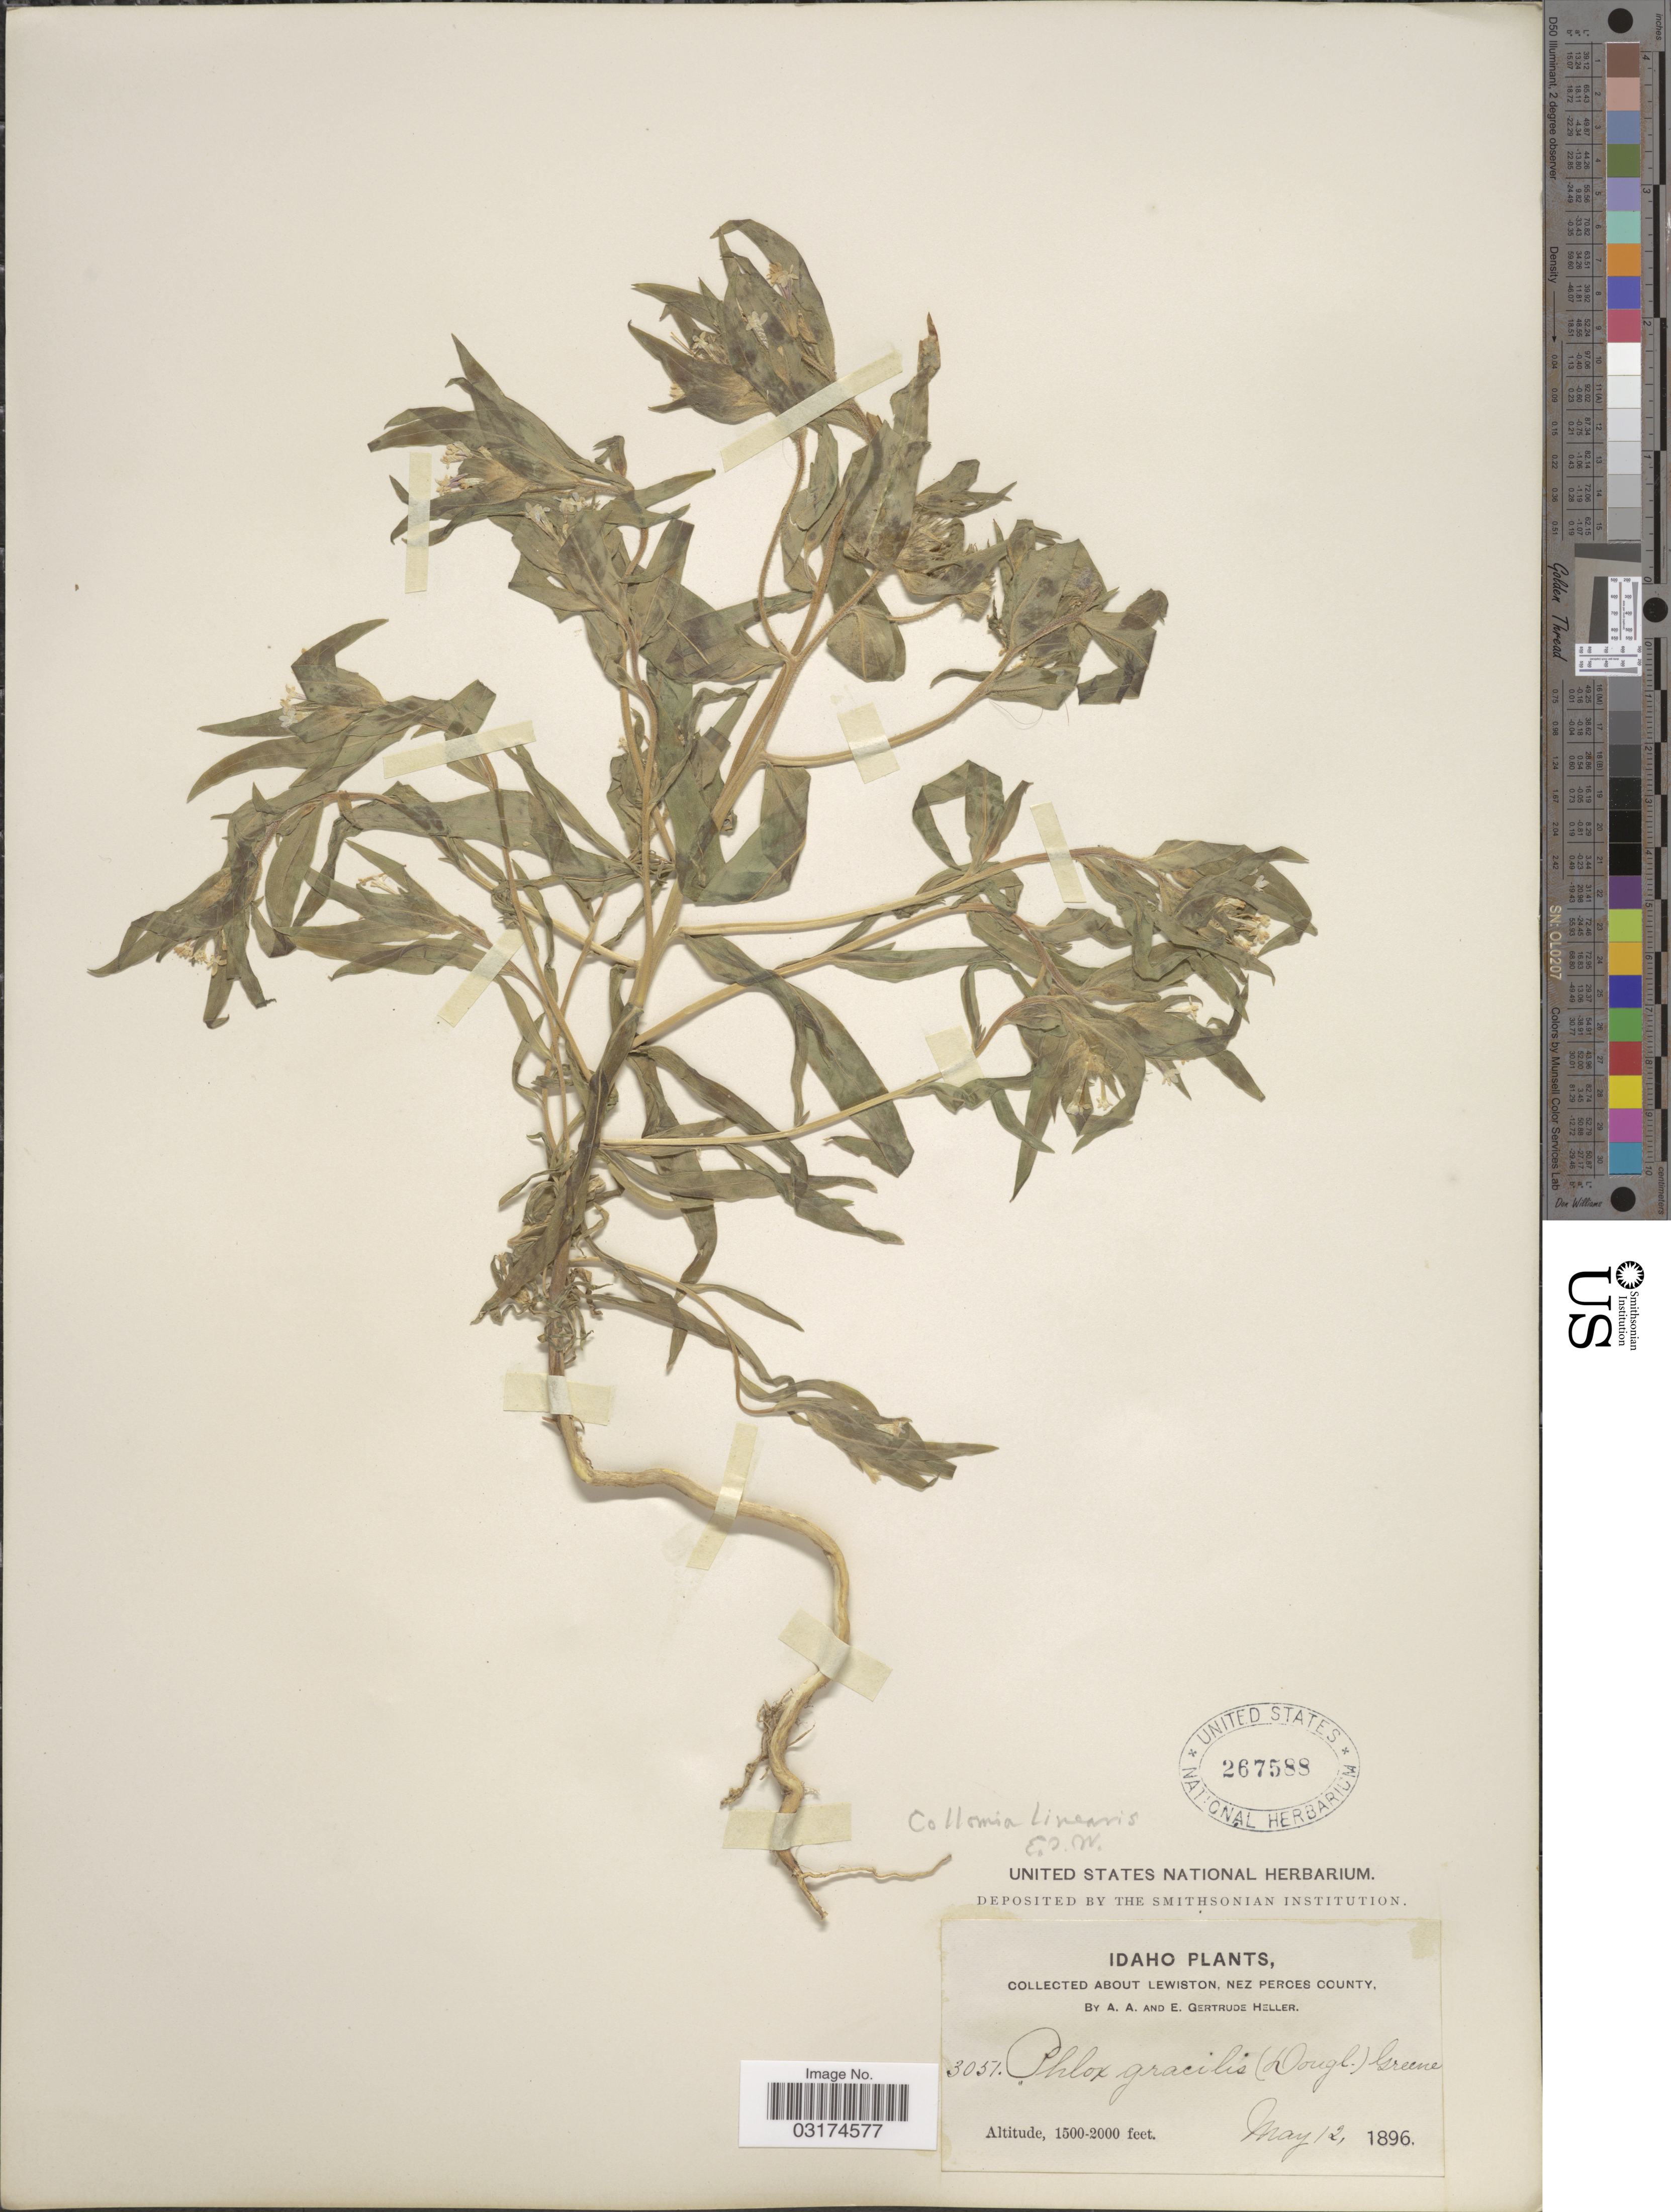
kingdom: Plantae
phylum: Tracheophyta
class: Magnoliopsida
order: Ericales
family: Polemoniaceae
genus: Collomia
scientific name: Collomia linearis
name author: Nutt.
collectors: A. A. Heller & E. G. Heller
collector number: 3051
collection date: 1896-05-12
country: United States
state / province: Idaho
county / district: Nez Perce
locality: About Lewiston.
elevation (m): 457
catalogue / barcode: US 267588